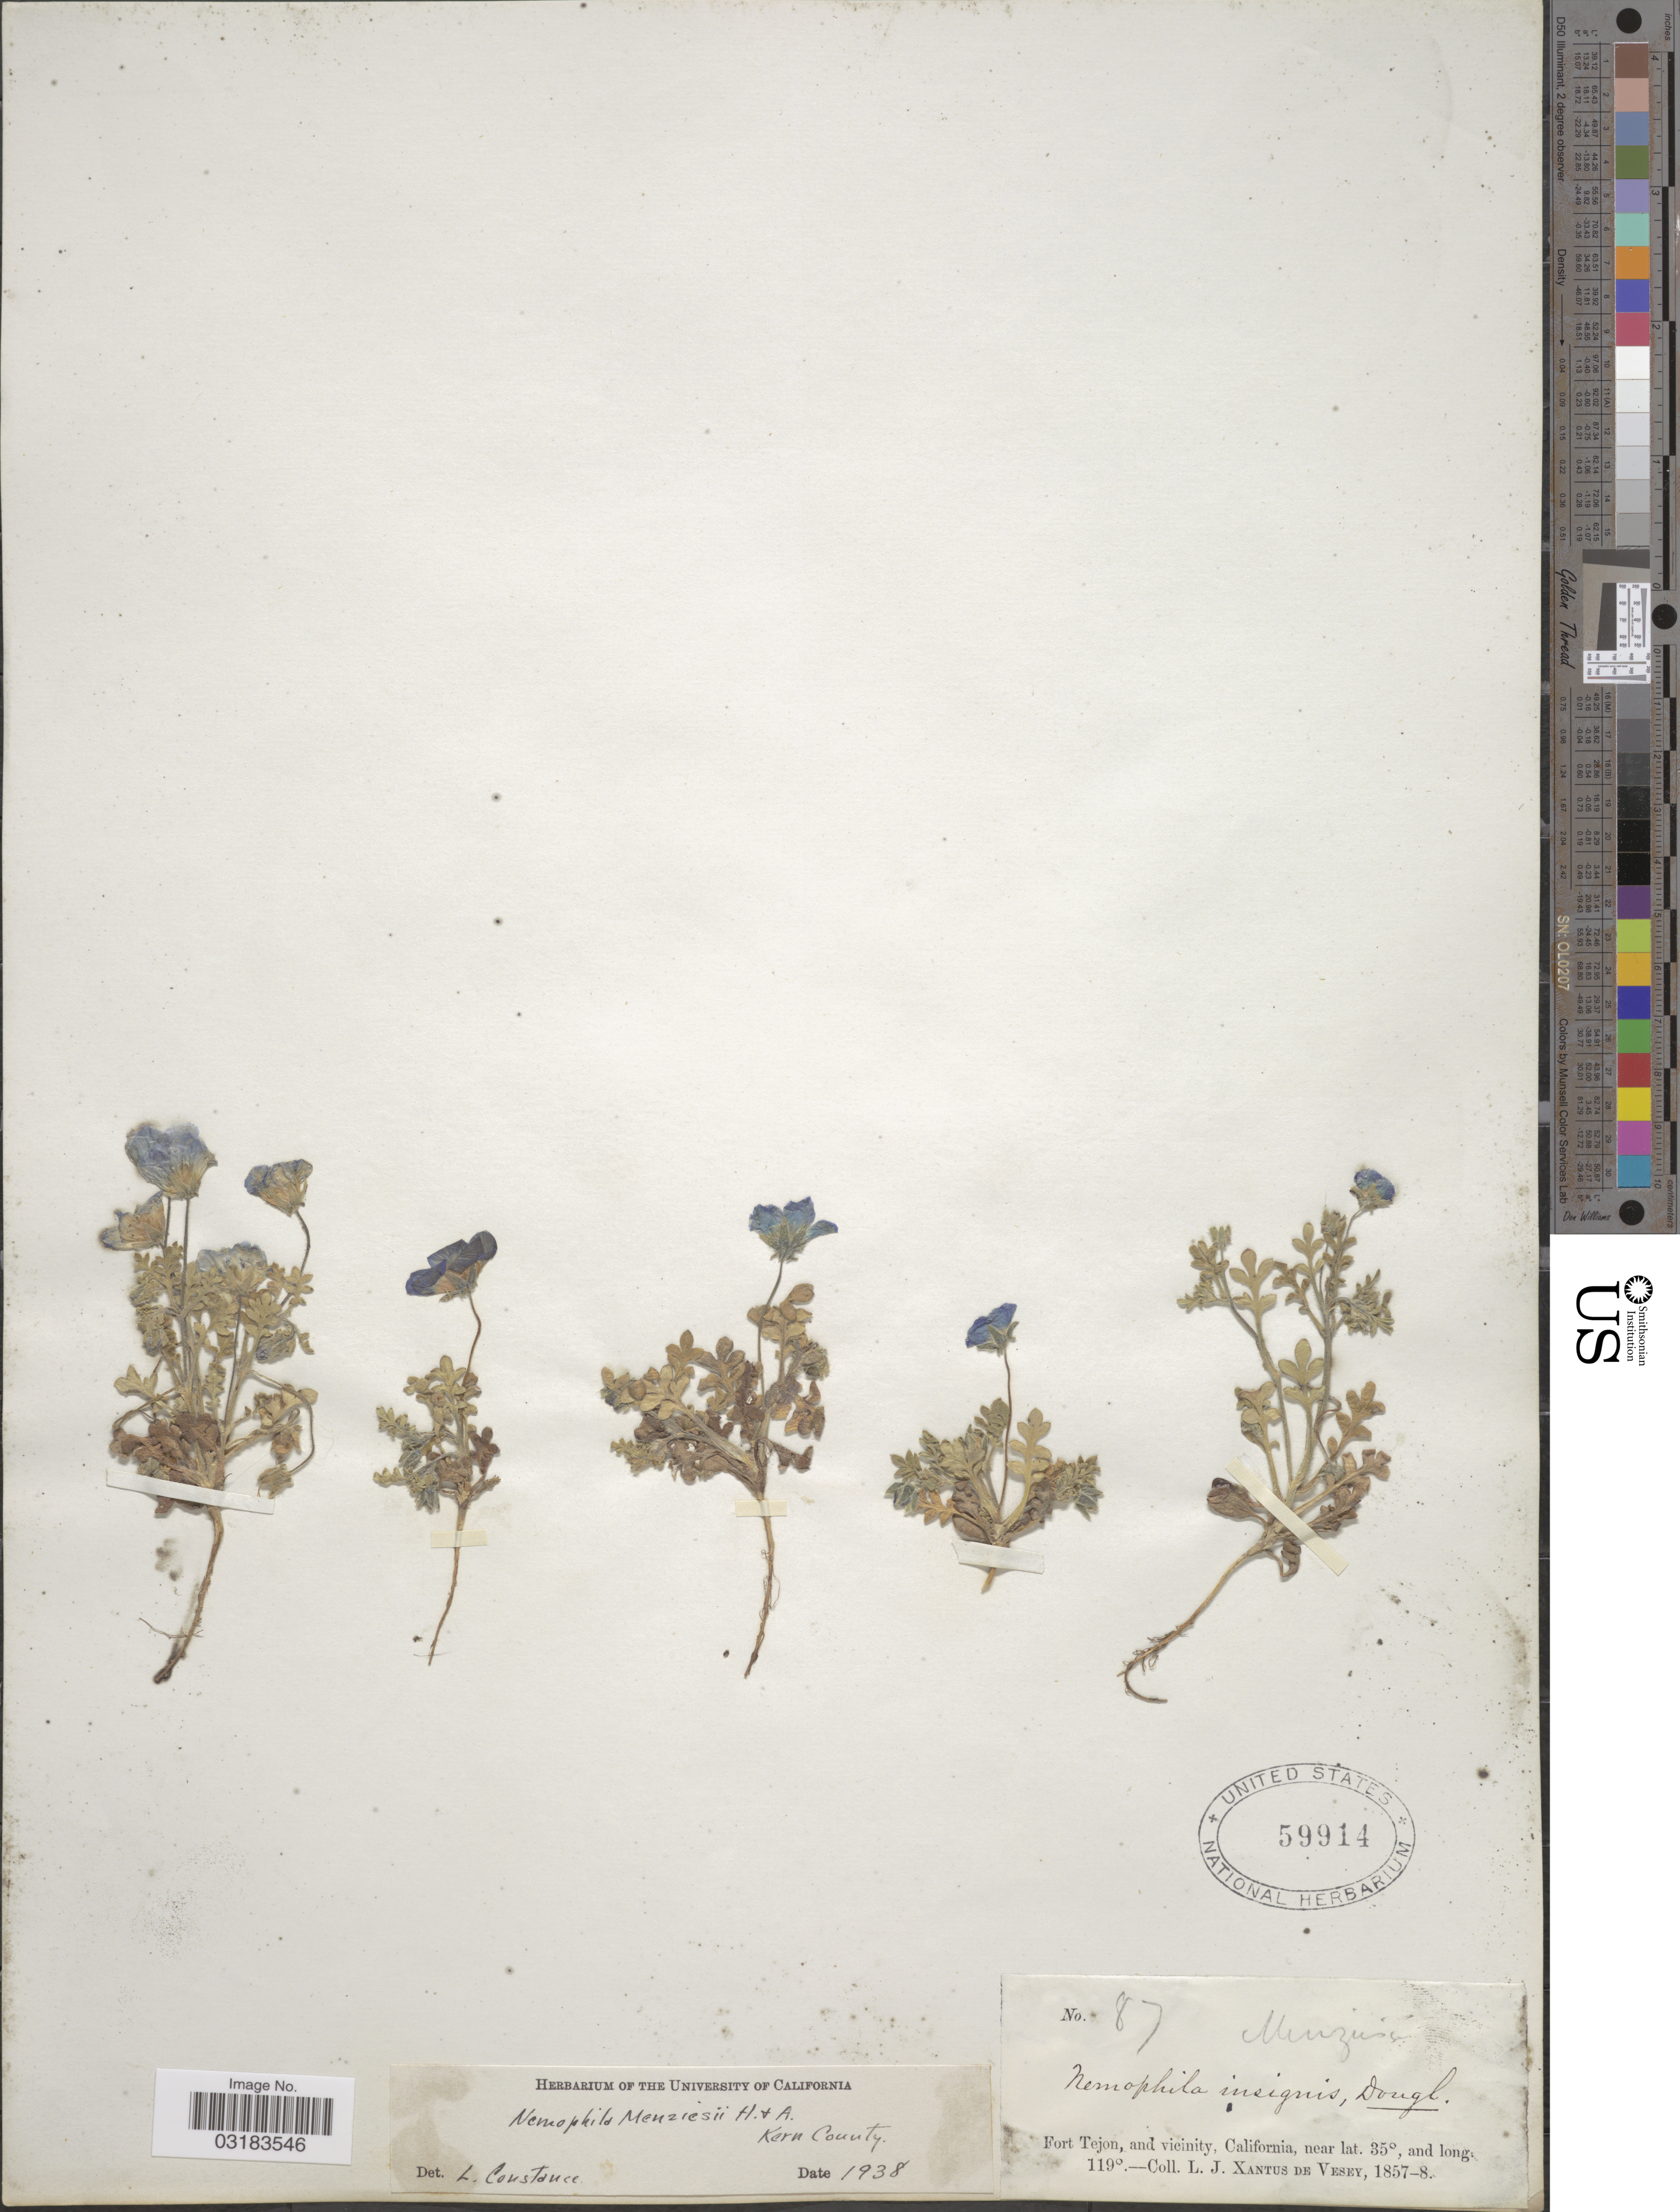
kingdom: Plantae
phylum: Tracheophyta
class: Magnoliopsida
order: Boraginales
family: Hydrophyllaceae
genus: Nemophila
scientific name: Nemophila menziesii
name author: Hook. & Arn.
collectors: L. Xantus de Vesey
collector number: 87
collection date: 1857/1858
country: United States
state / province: California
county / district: Kern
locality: Fort Tejon, and vicinity.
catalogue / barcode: US 59914